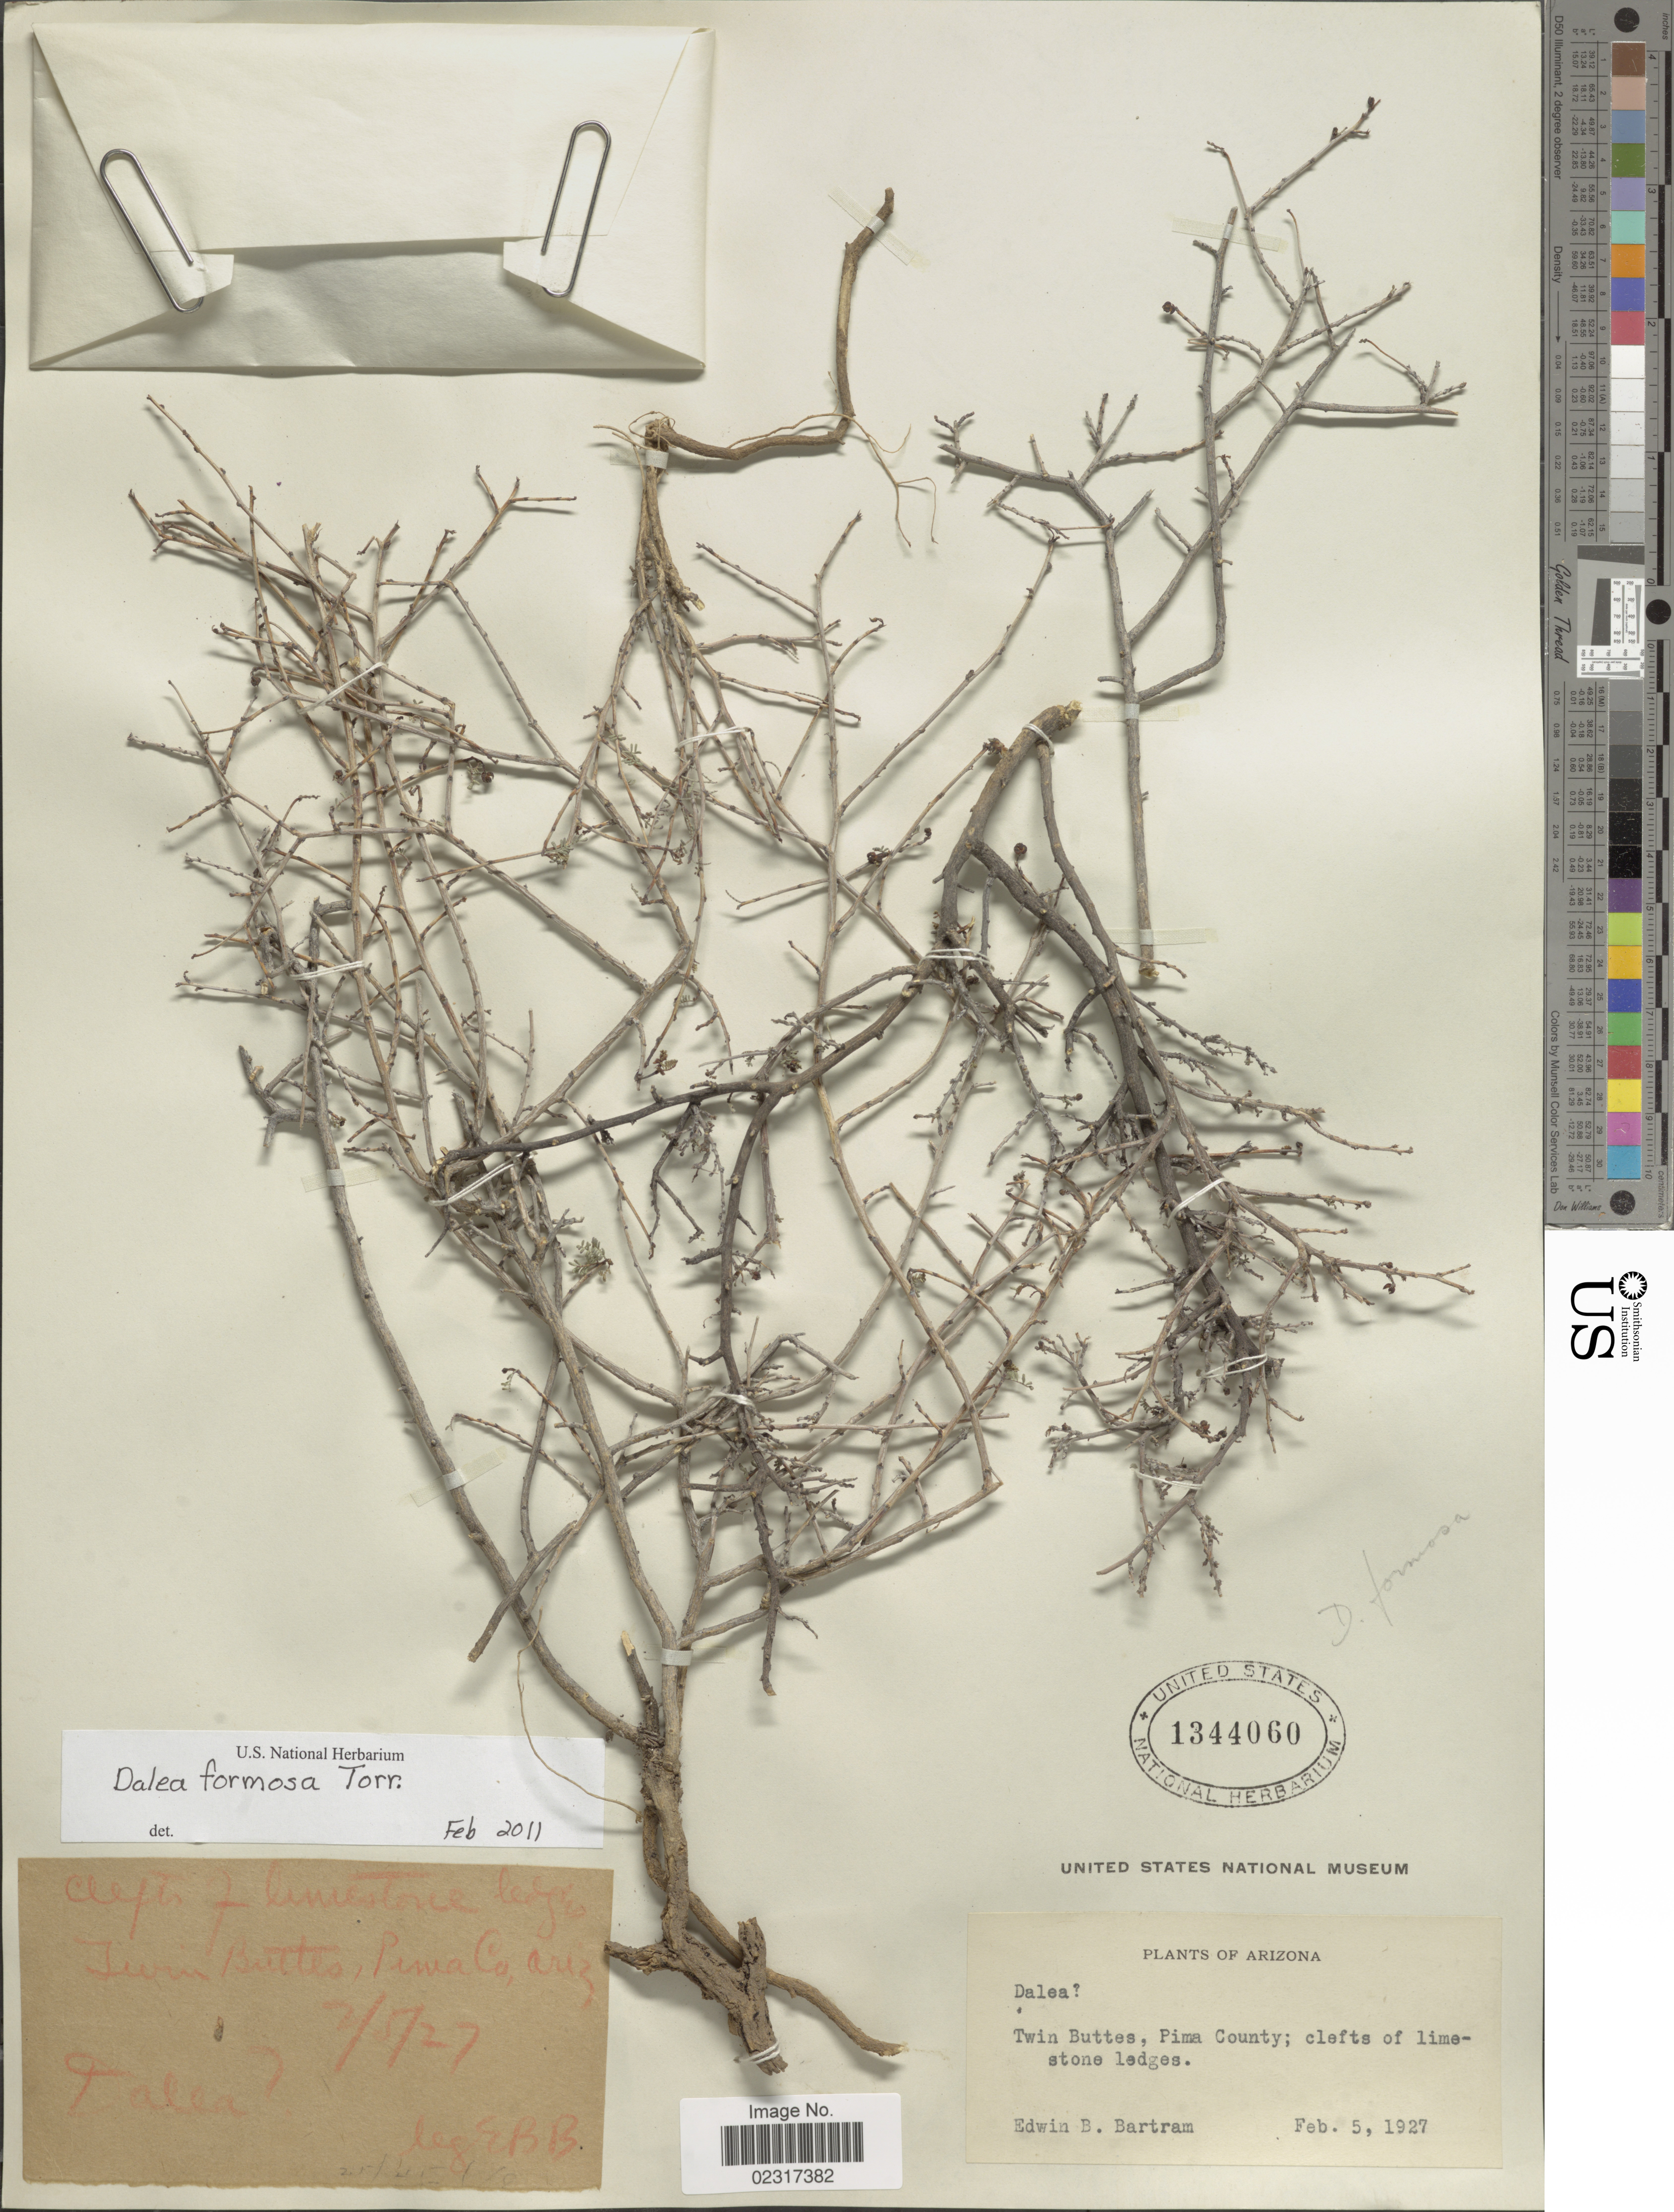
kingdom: Plantae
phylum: Tracheophyta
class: Magnoliopsida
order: Fabales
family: Fabaceae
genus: Dalea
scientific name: Dalea formosa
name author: Torr.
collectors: E. B. Bartram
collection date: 1927-02-05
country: United States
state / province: Arizona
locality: Twin Buttes, Pima County.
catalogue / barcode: US 1344060